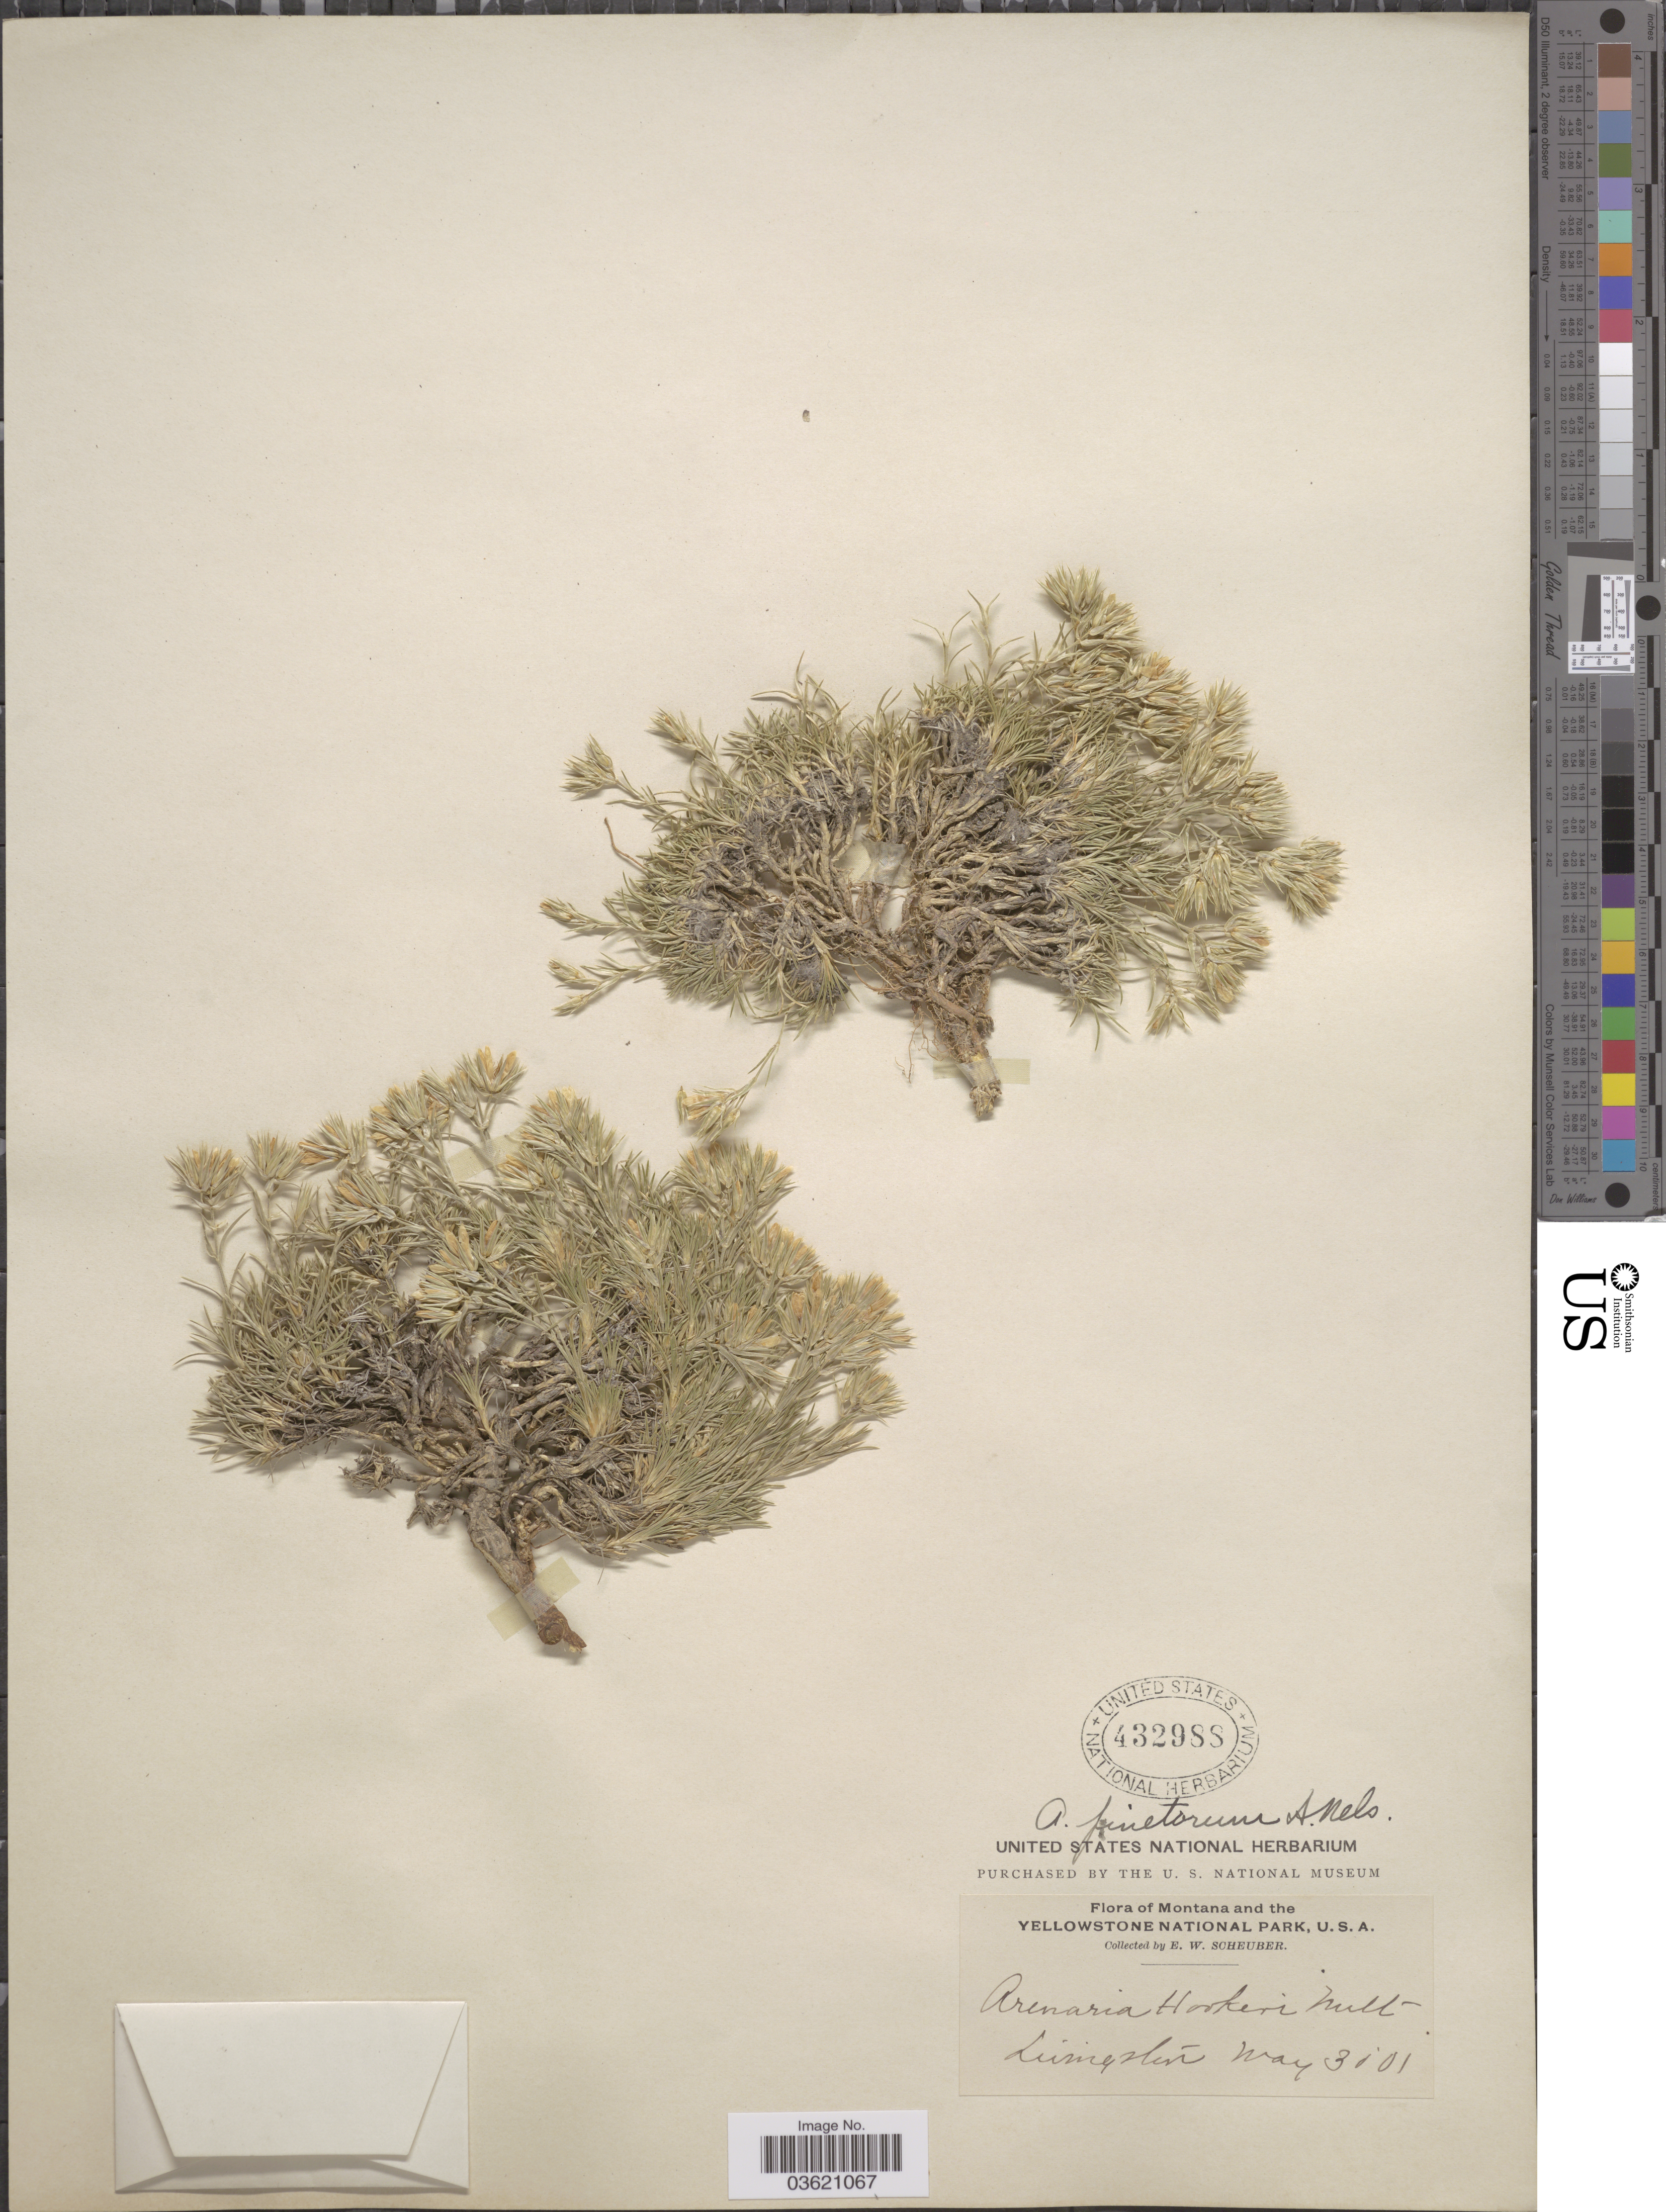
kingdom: Plantae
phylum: Tracheophyta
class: Magnoliopsida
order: Caryophyllales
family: Caryophyllaceae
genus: Eremogone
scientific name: Eremogone hookeri var. pinetorum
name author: (A. Nelson) Dorn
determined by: Strong, Mark T., (BOT), Smithsonian Institution - National Museum of Natural History (UNITED STATES)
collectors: E. Scheuber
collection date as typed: Transcribed d/m/y: 30/5/1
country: United States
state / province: Montana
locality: The Yellowstone National Park.Livingston.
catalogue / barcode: US 432988